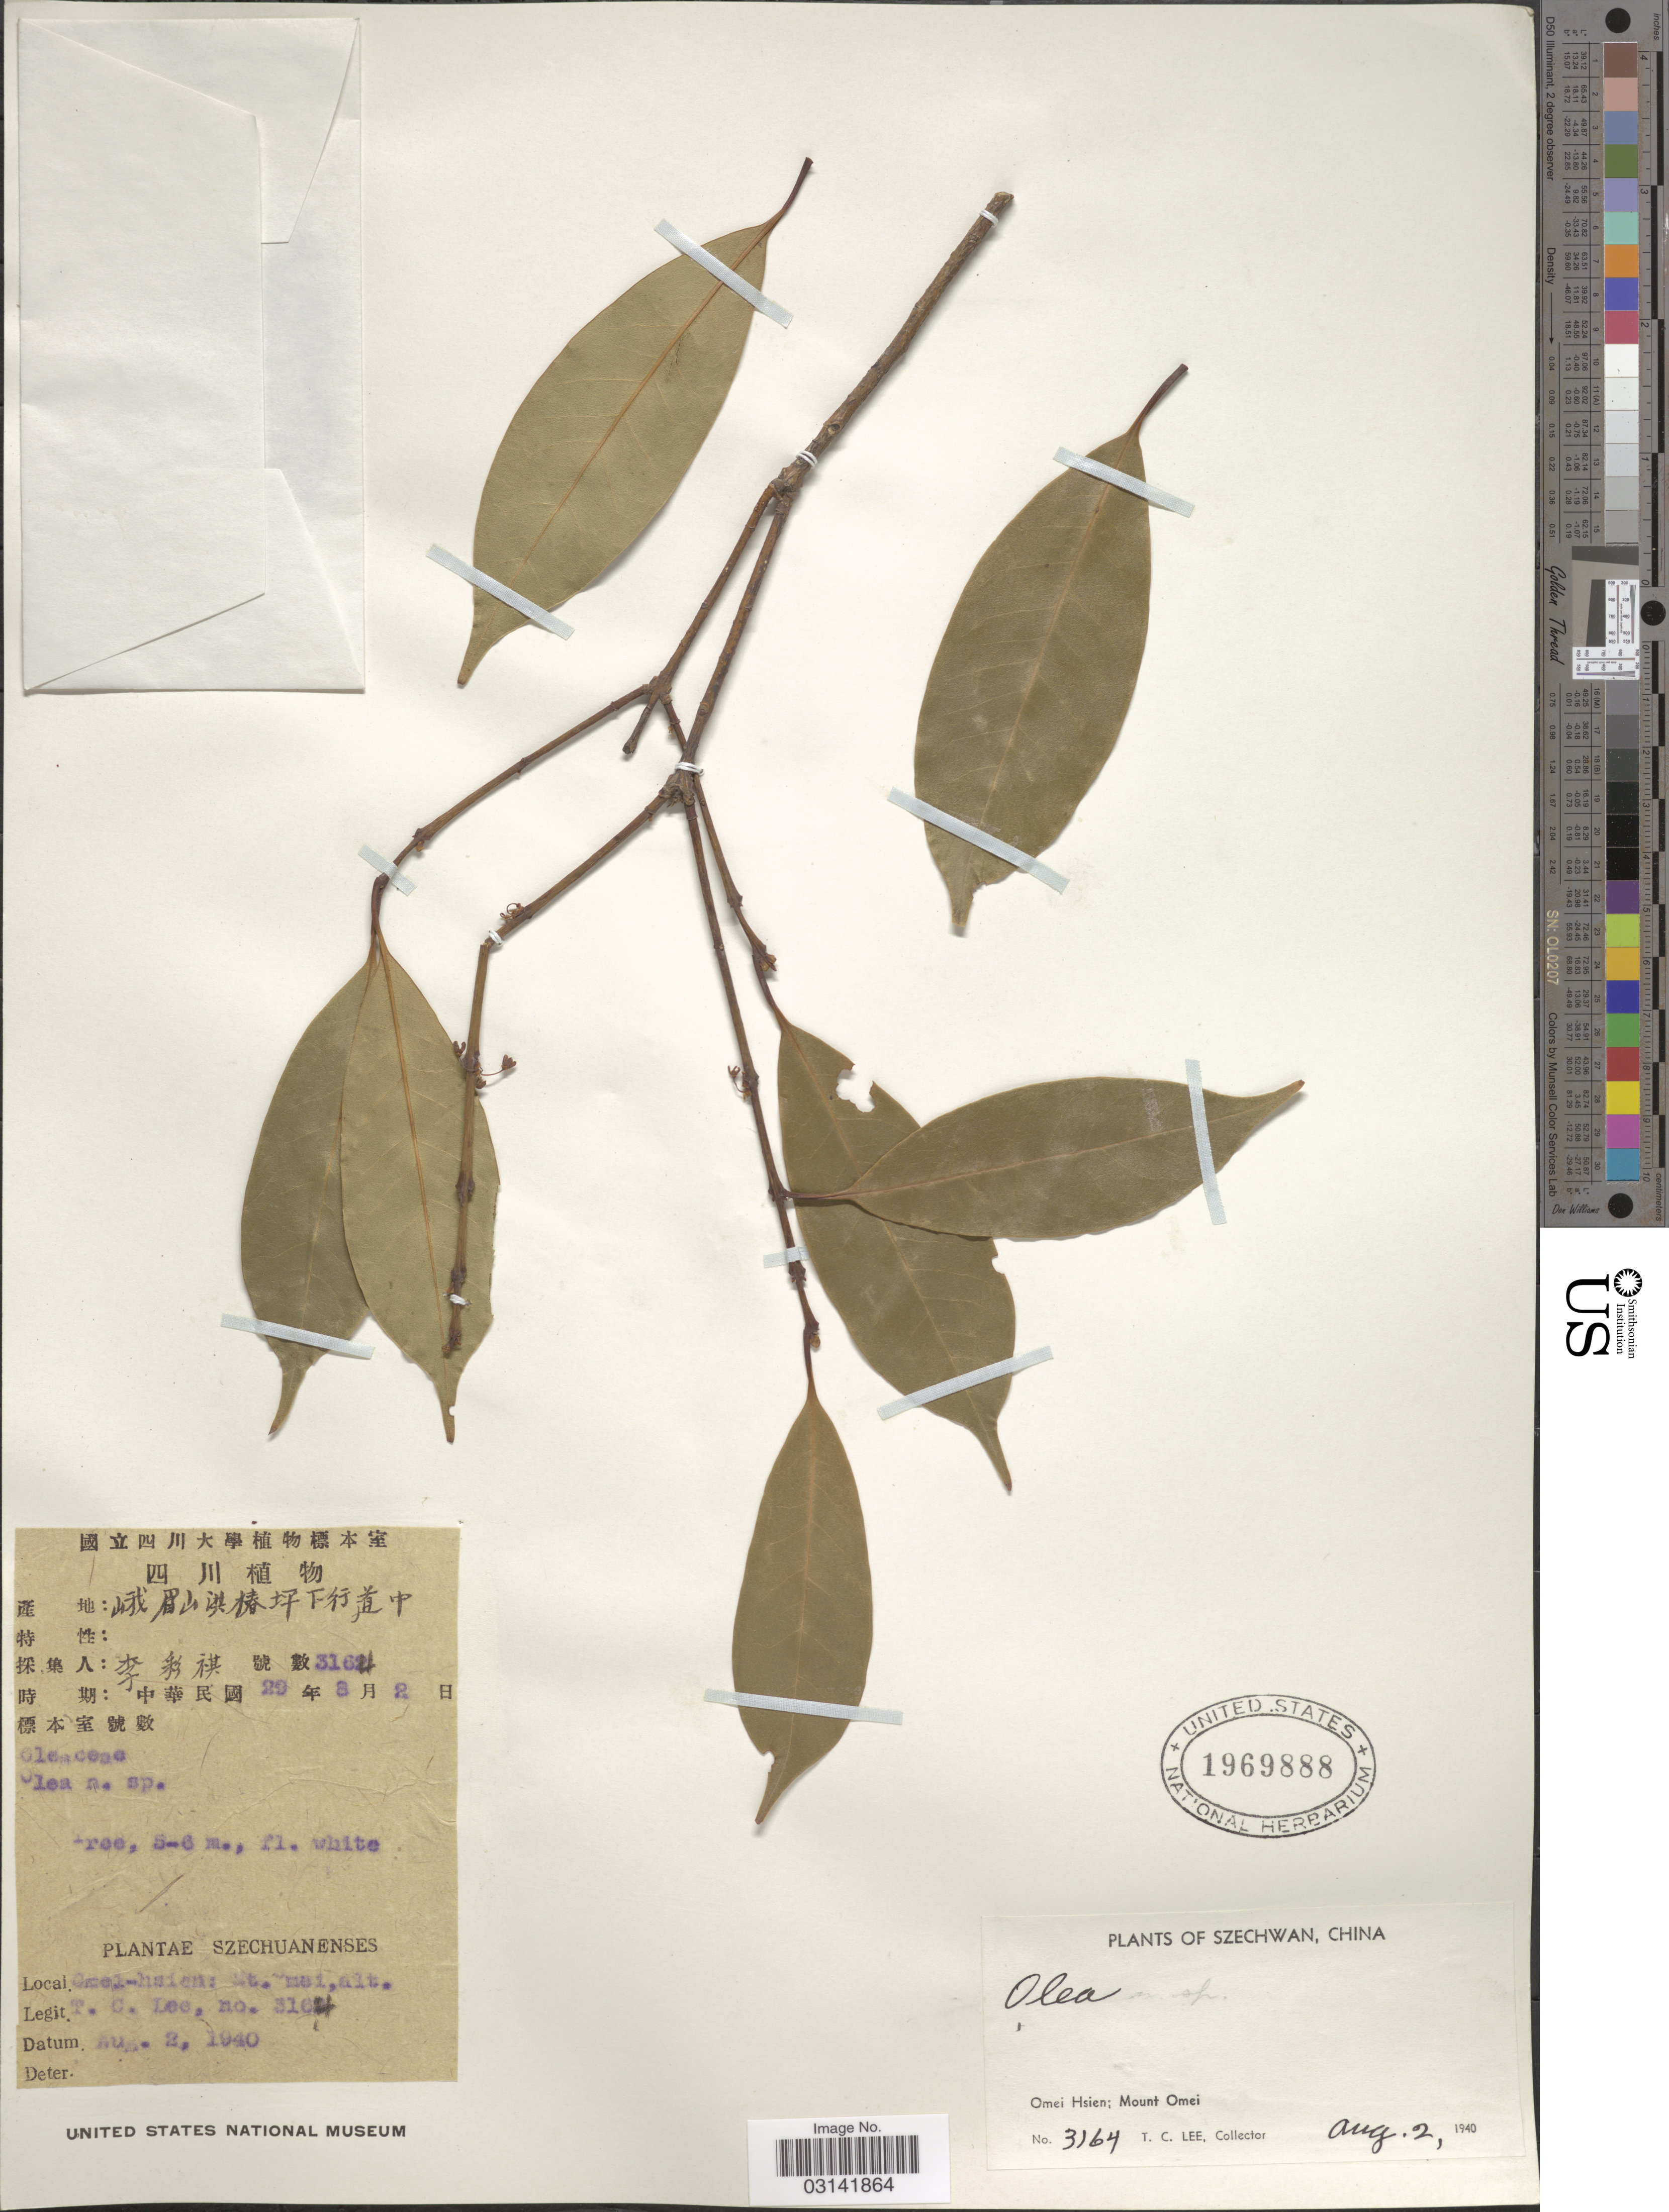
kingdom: Plantae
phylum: Tracheophyta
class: Magnoliopsida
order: Lamiales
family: Oleaceae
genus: Olea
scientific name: Olea sp.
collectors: T. Lee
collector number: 3164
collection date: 1940-08-02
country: China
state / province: Sichuan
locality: Szechwan, Omei Hsien; Mount Omei.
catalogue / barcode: US 1969888